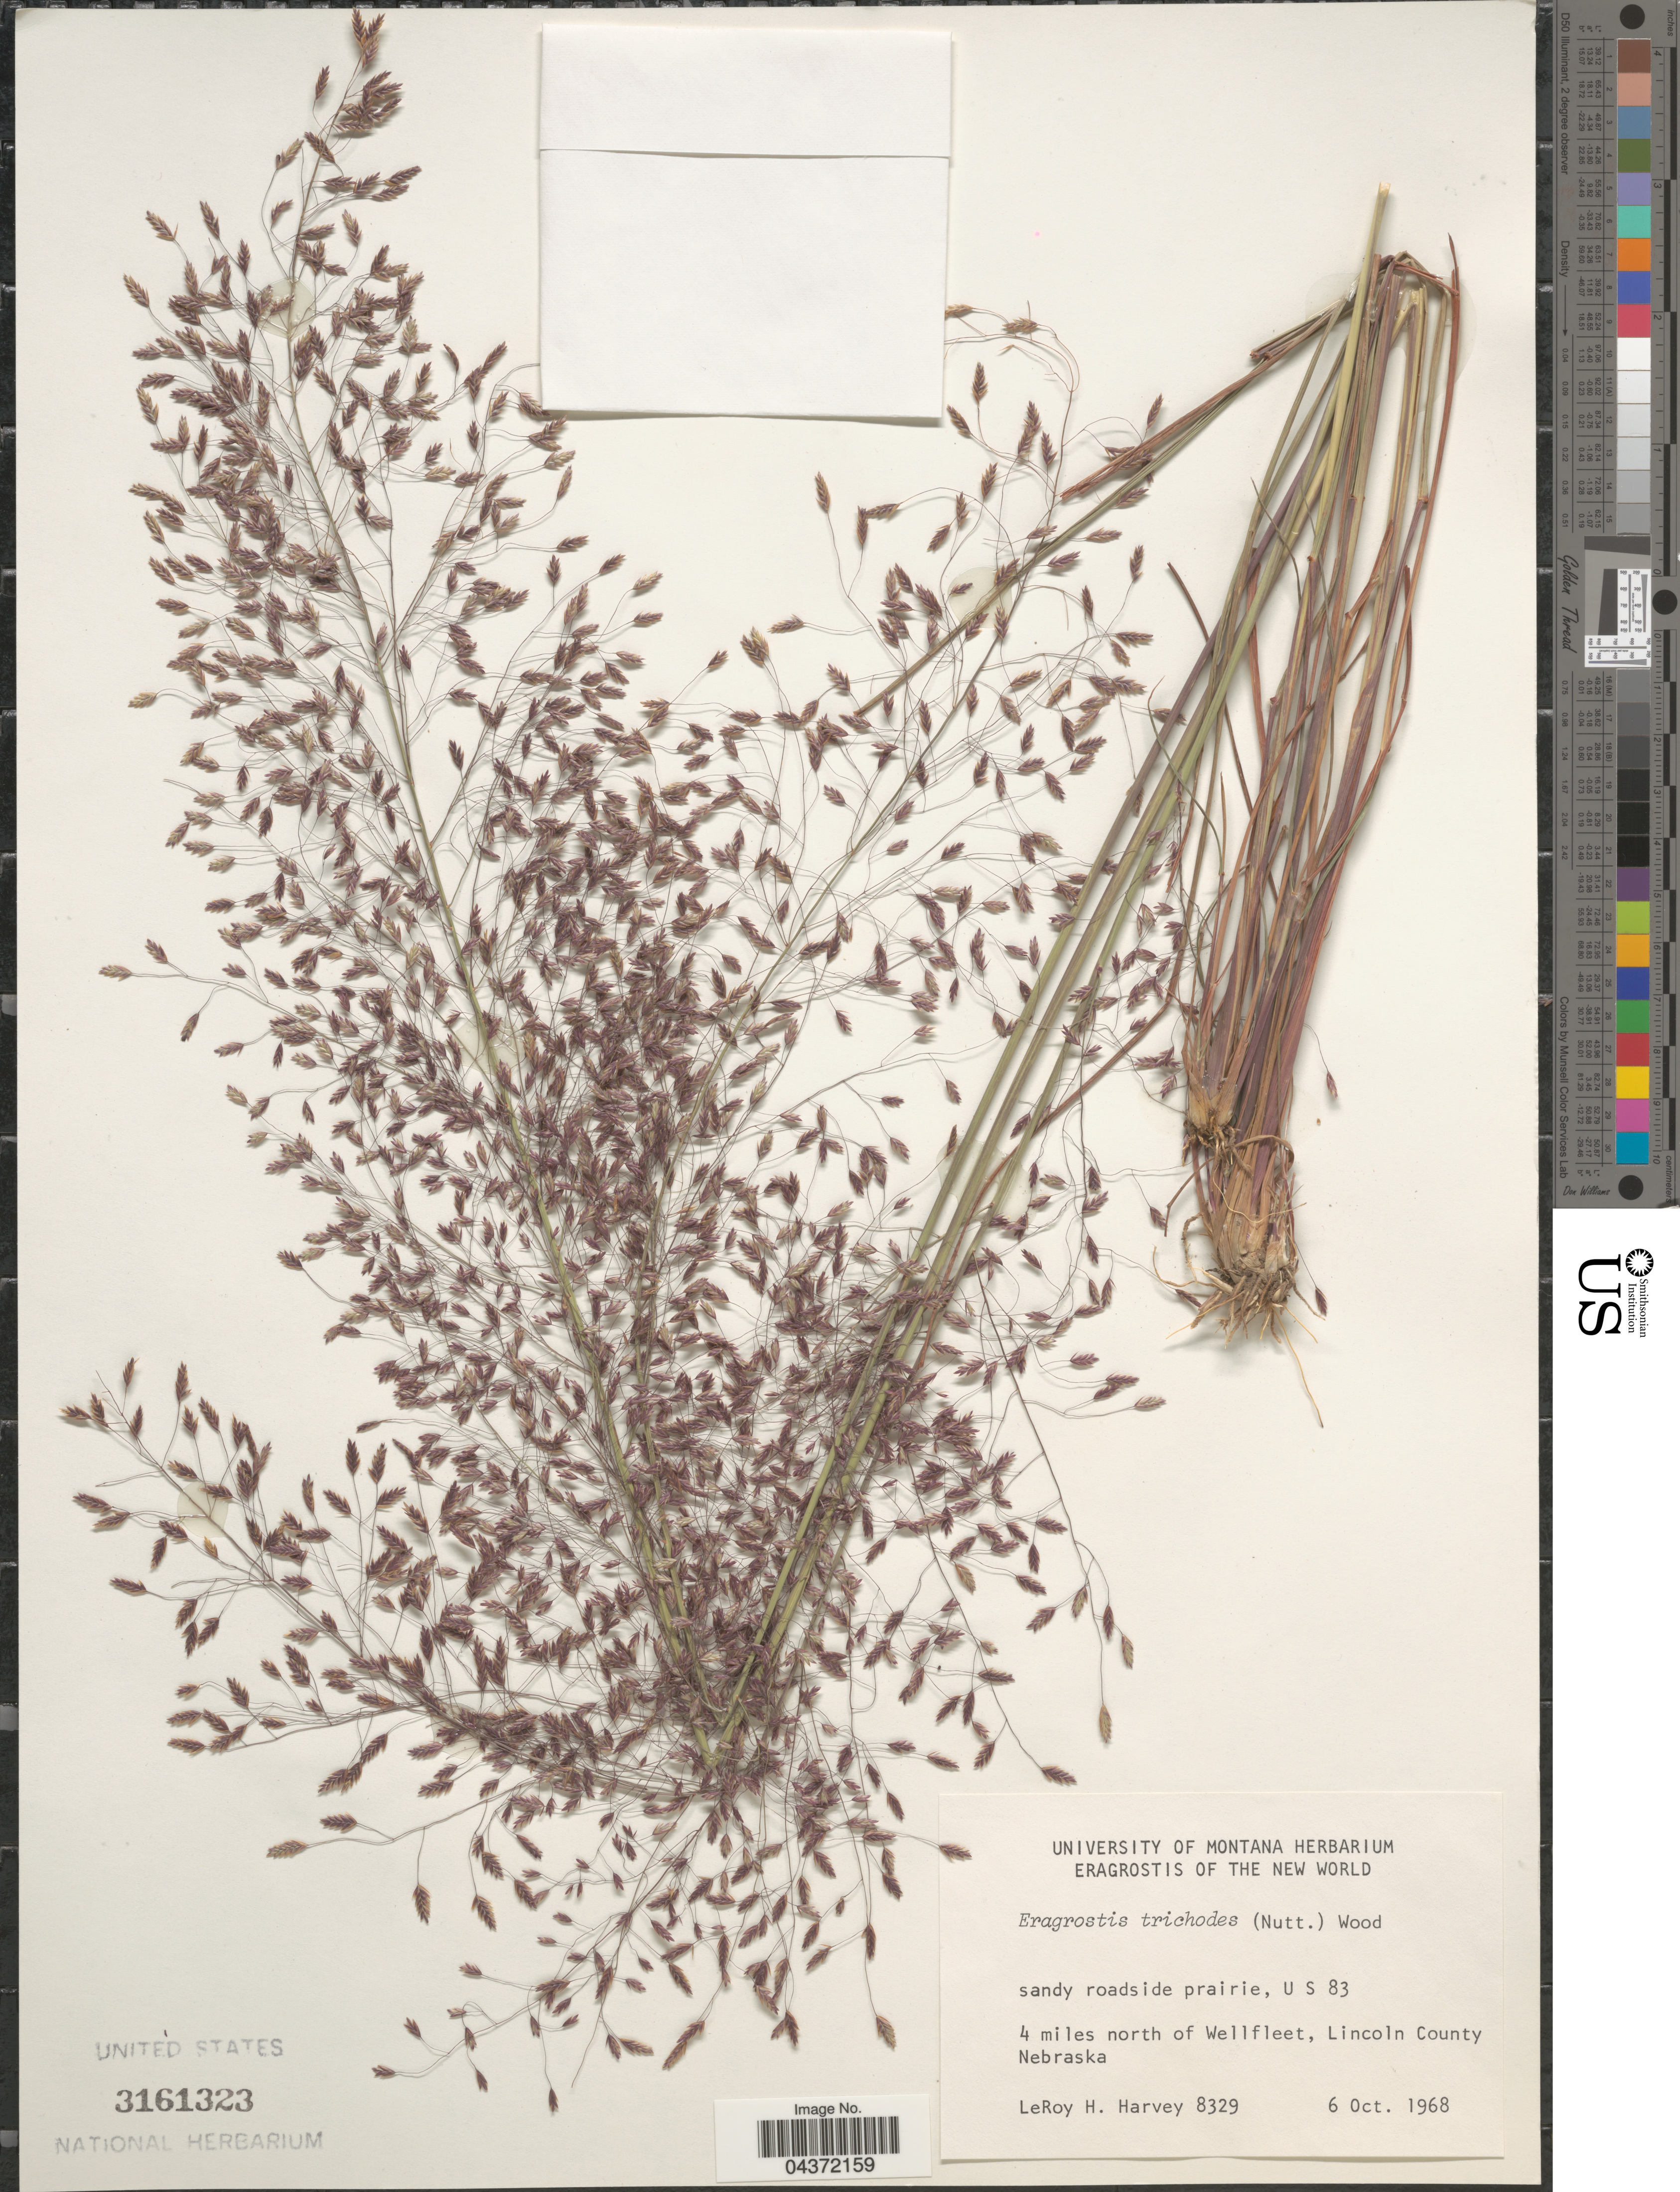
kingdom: Plantae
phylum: Tracheophyta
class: Liliopsida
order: Poales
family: Poaceae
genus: Eragrostis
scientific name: Eragrostis trichodes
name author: (Nutt.) Alph. Wood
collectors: L. H. Harvey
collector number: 8329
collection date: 1968-10-06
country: United States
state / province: Nebraska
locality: Sandy roadside prairie, US 83. 4 miles north of Wellfleet, Lincoln County.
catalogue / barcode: US 3161323